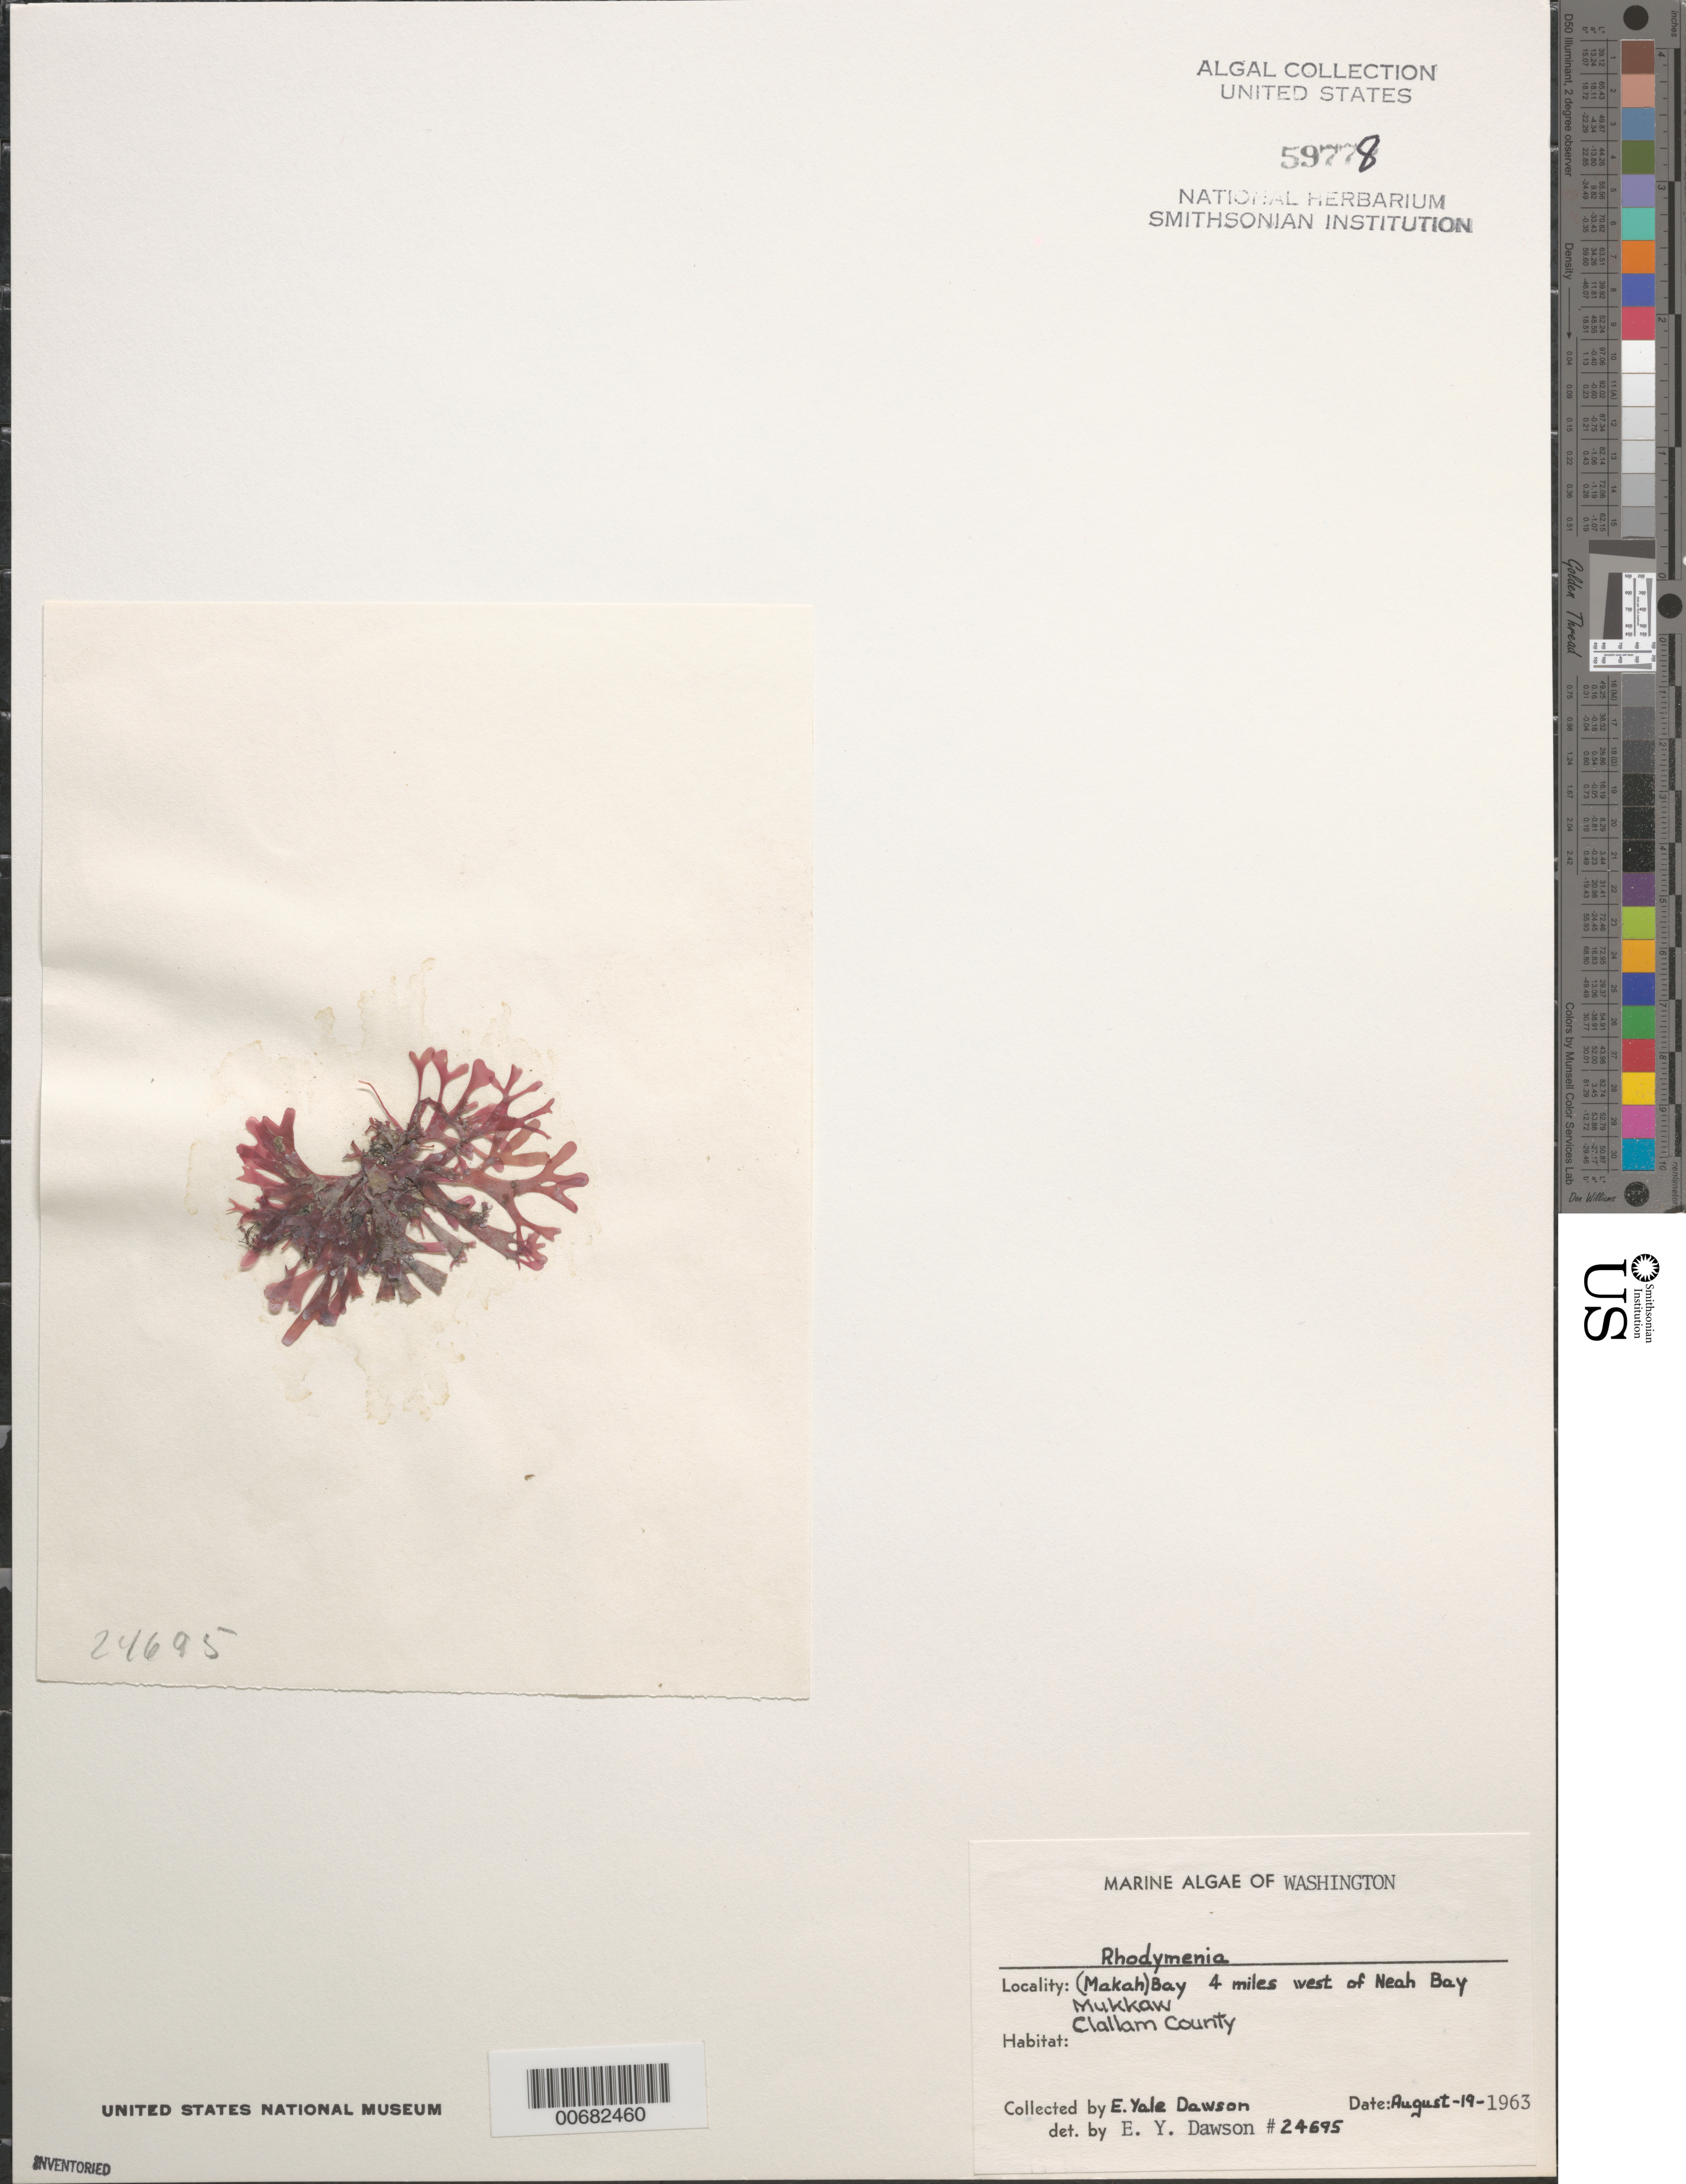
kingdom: Plantae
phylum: Rhodophyta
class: Florideophyceae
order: Rhodymeniales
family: Rhodymeniaceae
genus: Rhodymenia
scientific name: Rhodymenia sp.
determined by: Dawson, E. Y.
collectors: E. Y. Dawson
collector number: EYD 24695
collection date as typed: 19 Aug 1963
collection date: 1963-08-19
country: United States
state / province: Washington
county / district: Clallam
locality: Mukkaw Bay (Makah Bay), 4 miles west of Neah Bay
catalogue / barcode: US 59778